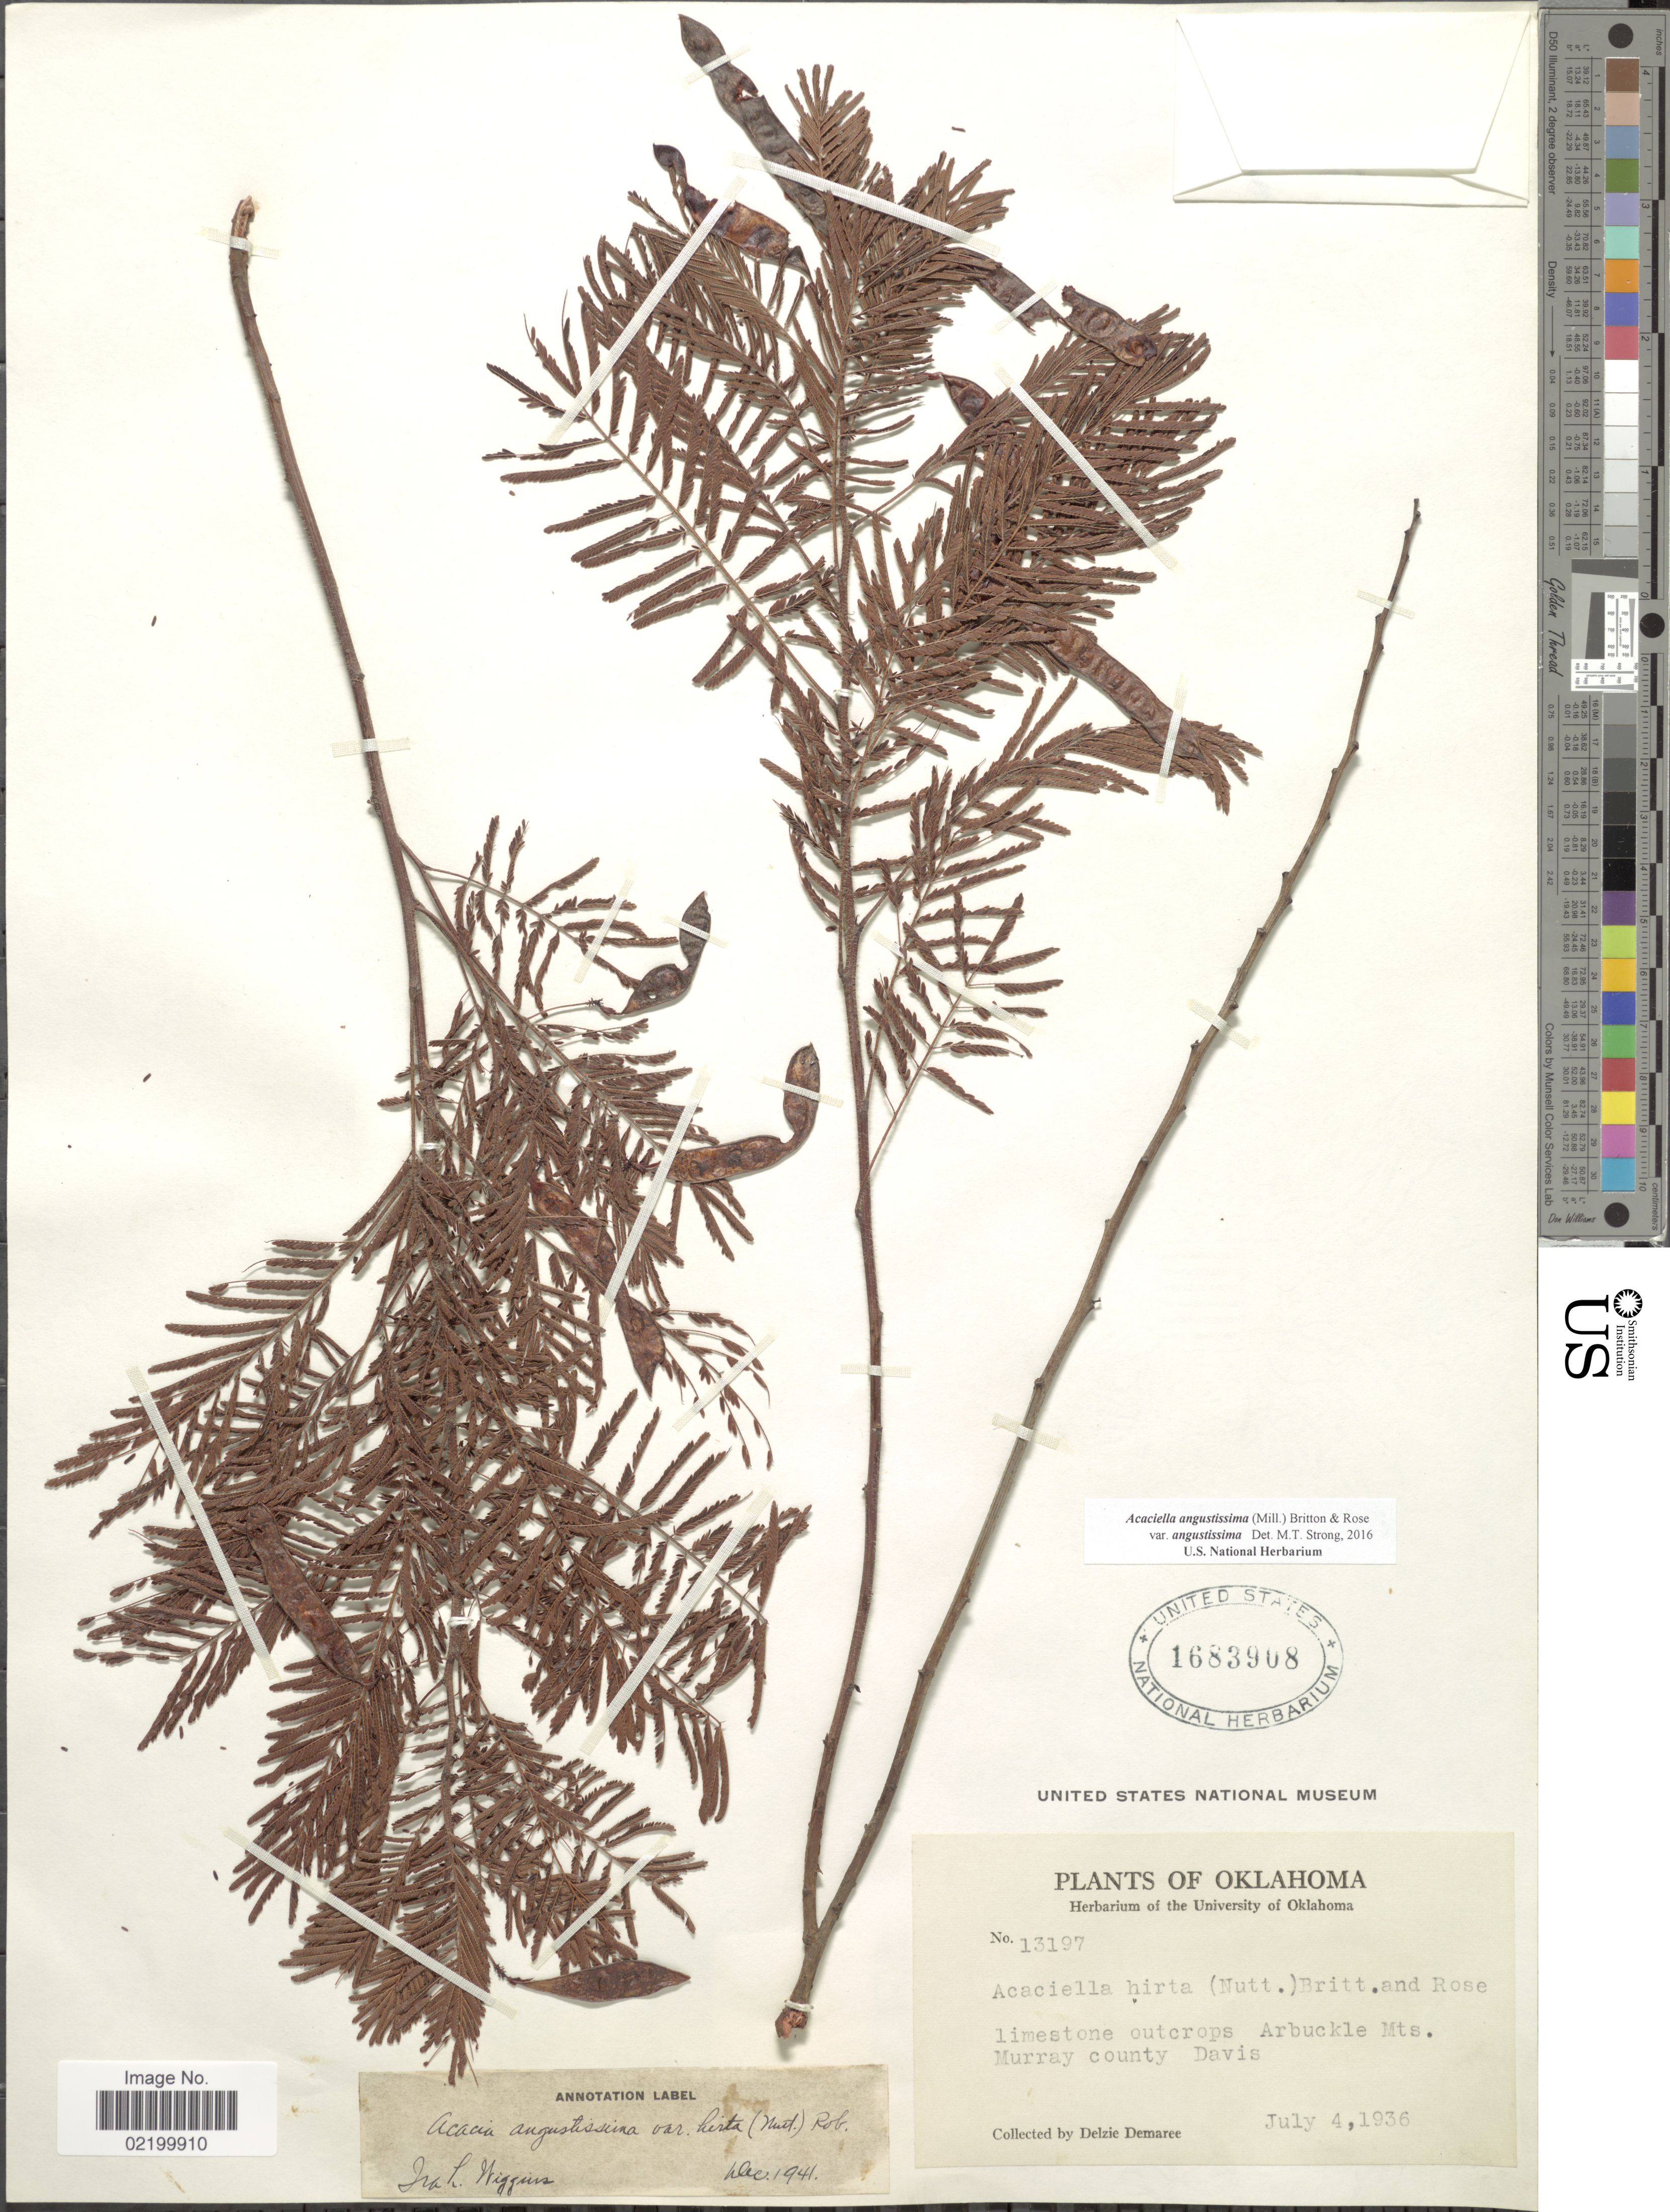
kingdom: Plantae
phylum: Tracheophyta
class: Magnoliopsida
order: Fabales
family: Fabaceae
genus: Acaciella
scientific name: Acaciella angustissima var. angustissima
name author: (Mill.) Britton & Rose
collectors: D. Demaree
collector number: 13197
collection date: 1936-07-04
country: United States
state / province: Oklahoma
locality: Limestone outcrops Arbuckle Mts. Murray county Davis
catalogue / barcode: US 1683908